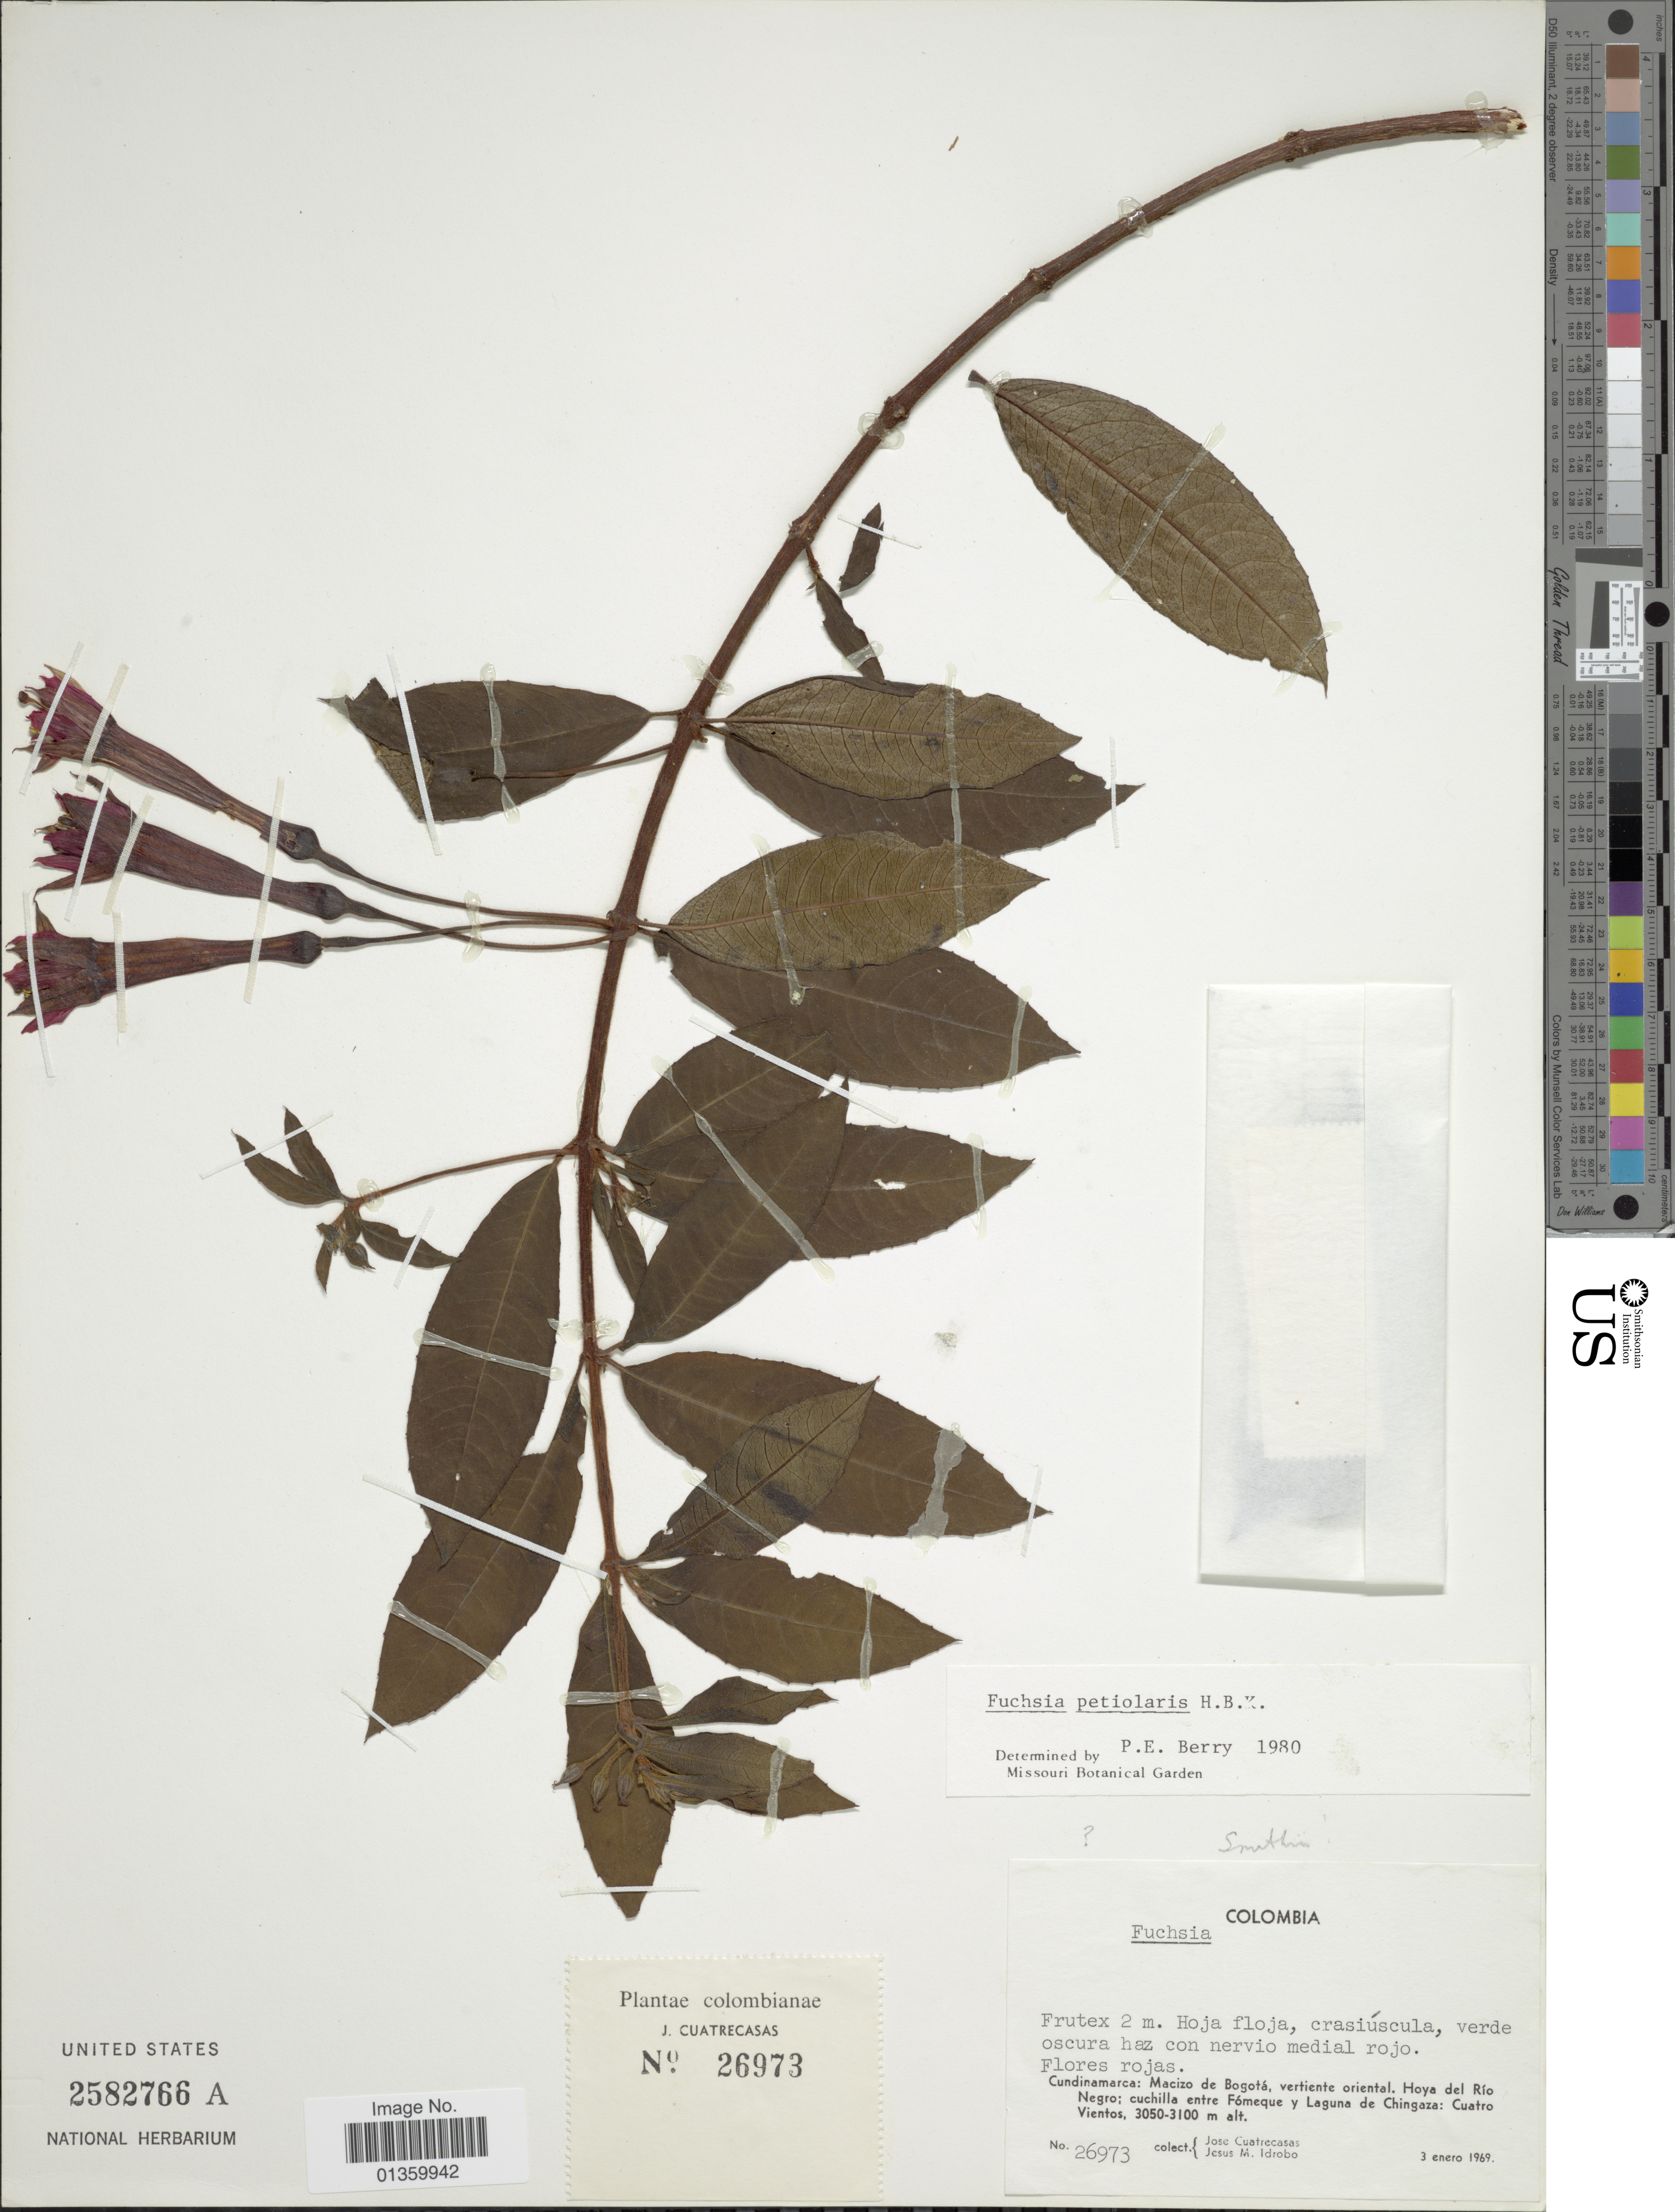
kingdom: Plantae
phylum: Tracheophyta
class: Magnoliopsida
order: Myrtales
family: Onagraceae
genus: Fuchsia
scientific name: Fuchsia petiolaris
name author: Kunth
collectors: J. Cuatrecasas & J. M. Idrobo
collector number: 26973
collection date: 1969-01-03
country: Colombia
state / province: Cundinamarca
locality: Macizo de Bogotá. vertiente oriental. Hoya del Río Negro: cuchilla entre Fómeque y Laguna de Chingaza: Cuatro Vientos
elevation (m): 3050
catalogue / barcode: US 2582766A